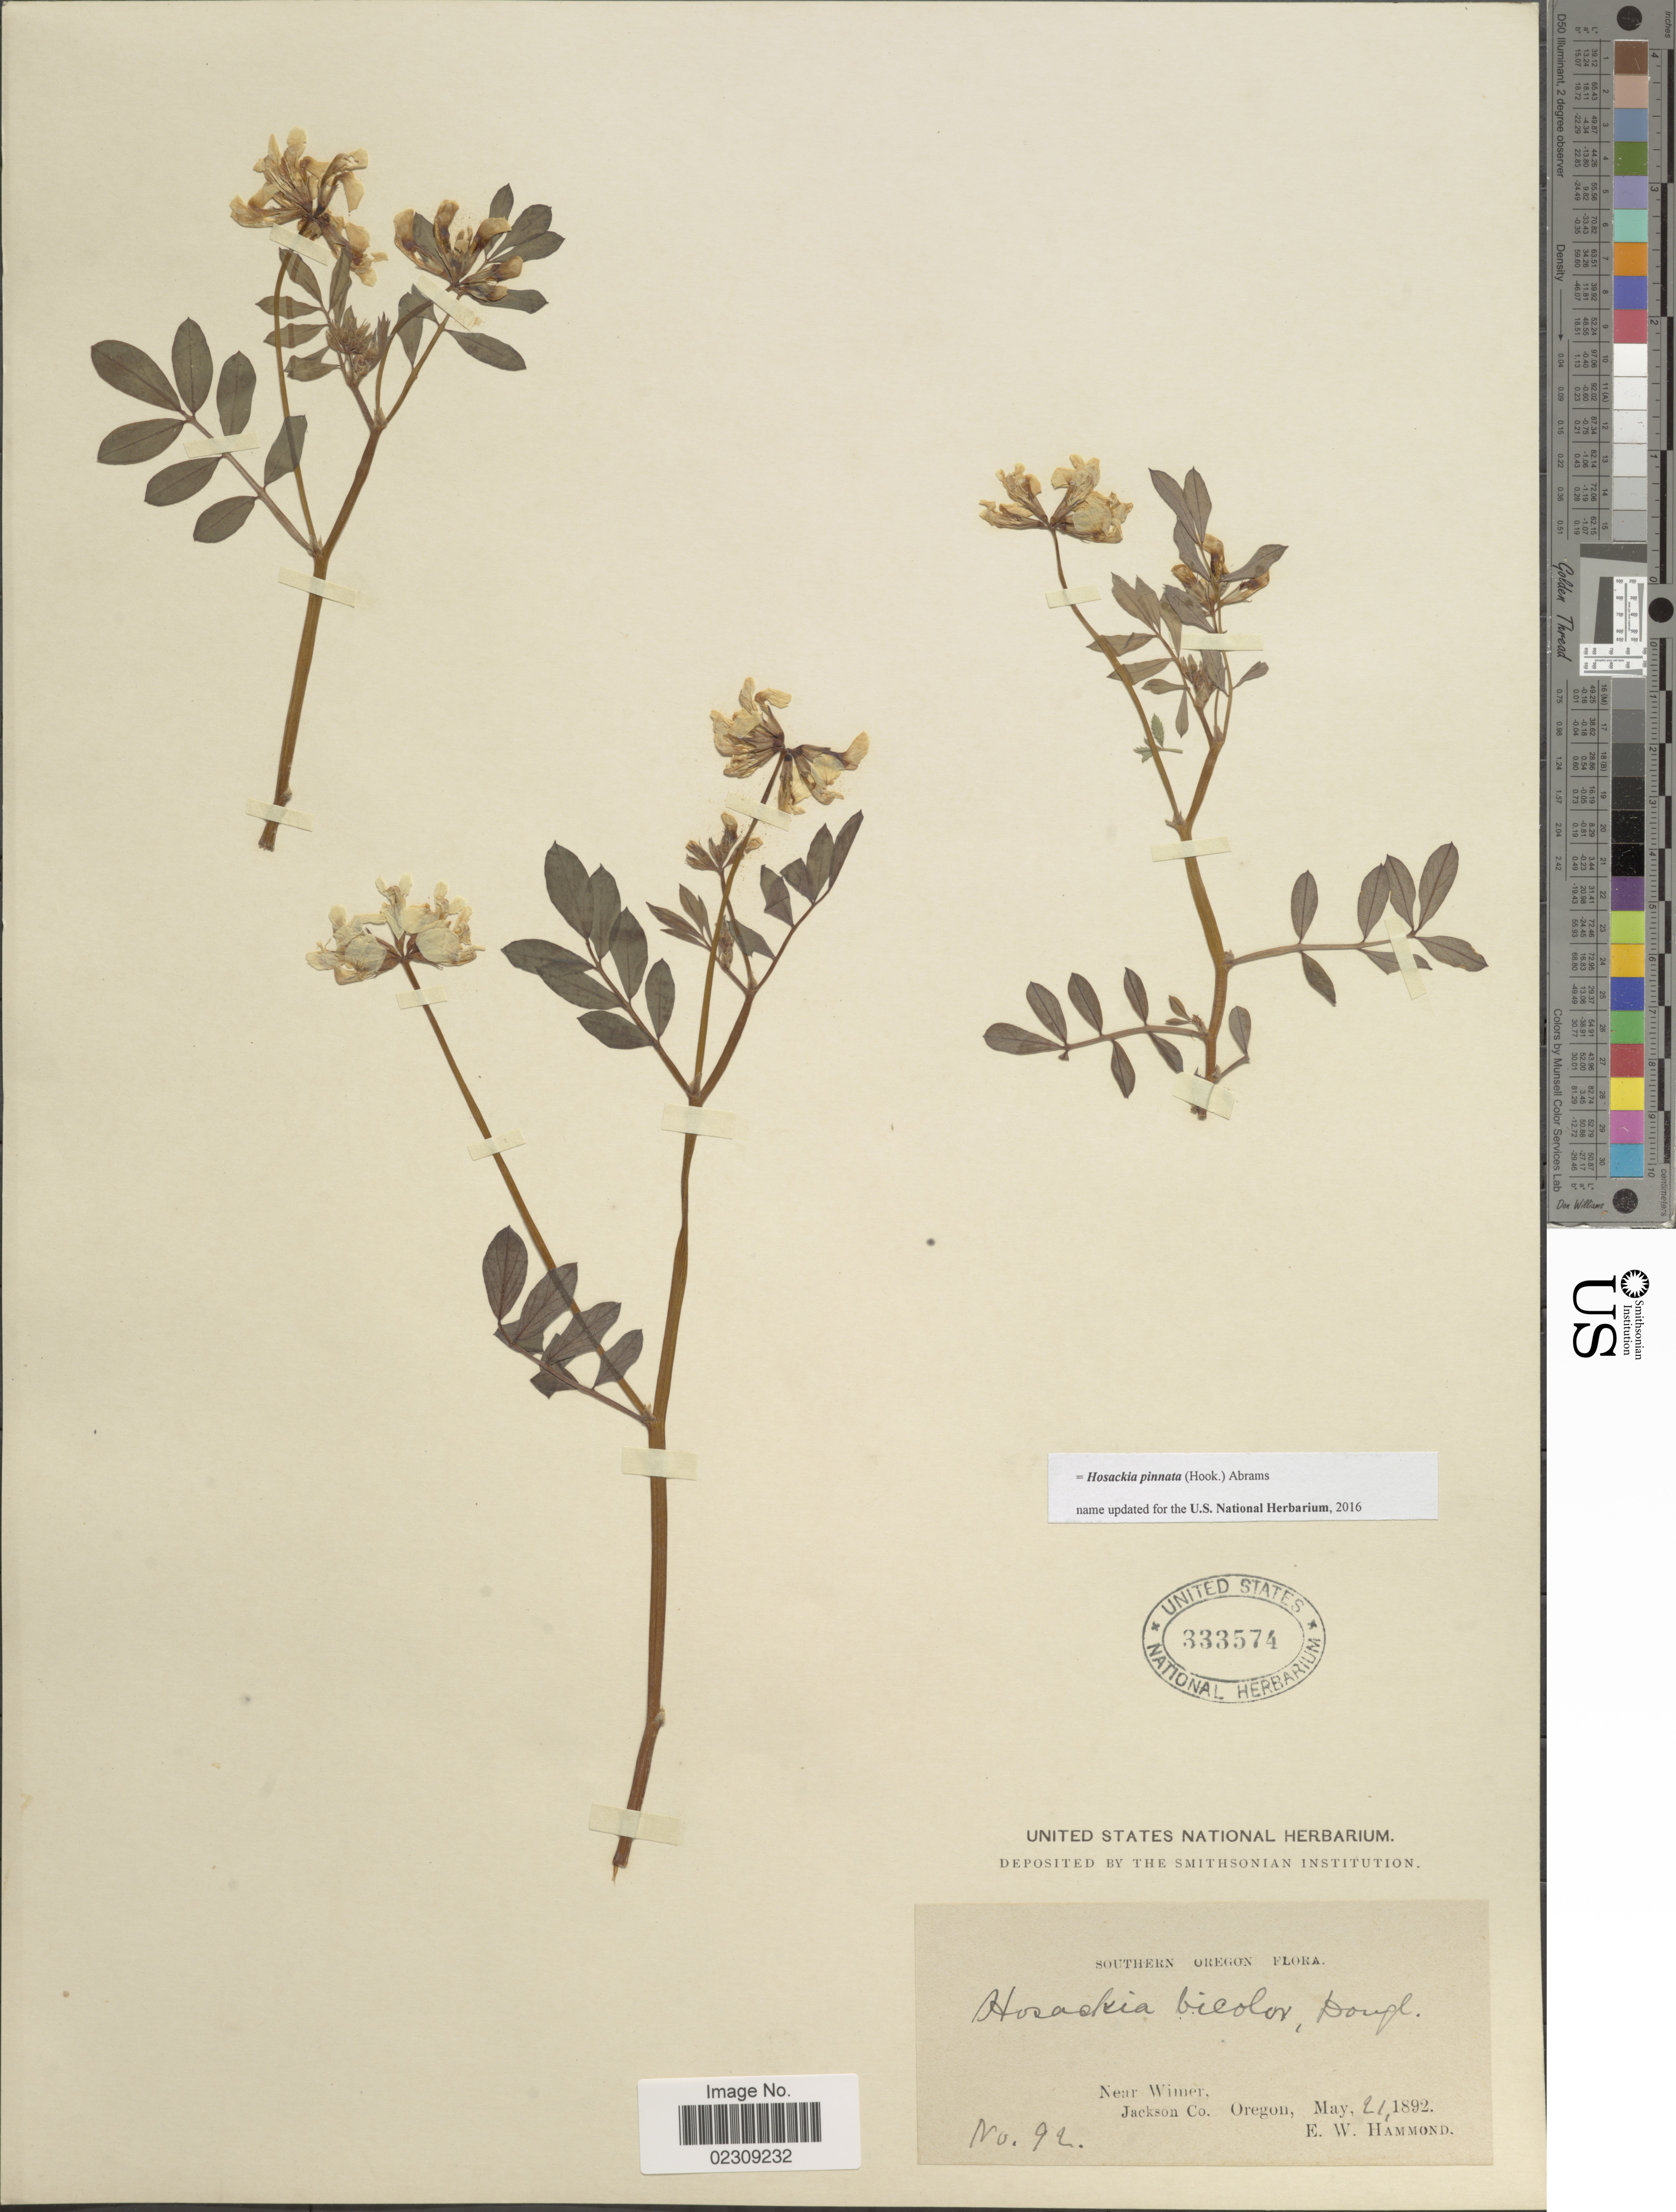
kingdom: Plantae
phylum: Tracheophyta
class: Magnoliopsida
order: Fabales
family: Fabaceae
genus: Hosackia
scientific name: Hosackia pinnata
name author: (Hook.) Abrams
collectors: E. Hammond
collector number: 92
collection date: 1892-05-21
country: United States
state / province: Oregon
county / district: Jackson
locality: Southern Oregon, Near Wimer, Jackson Co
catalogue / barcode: US 333574